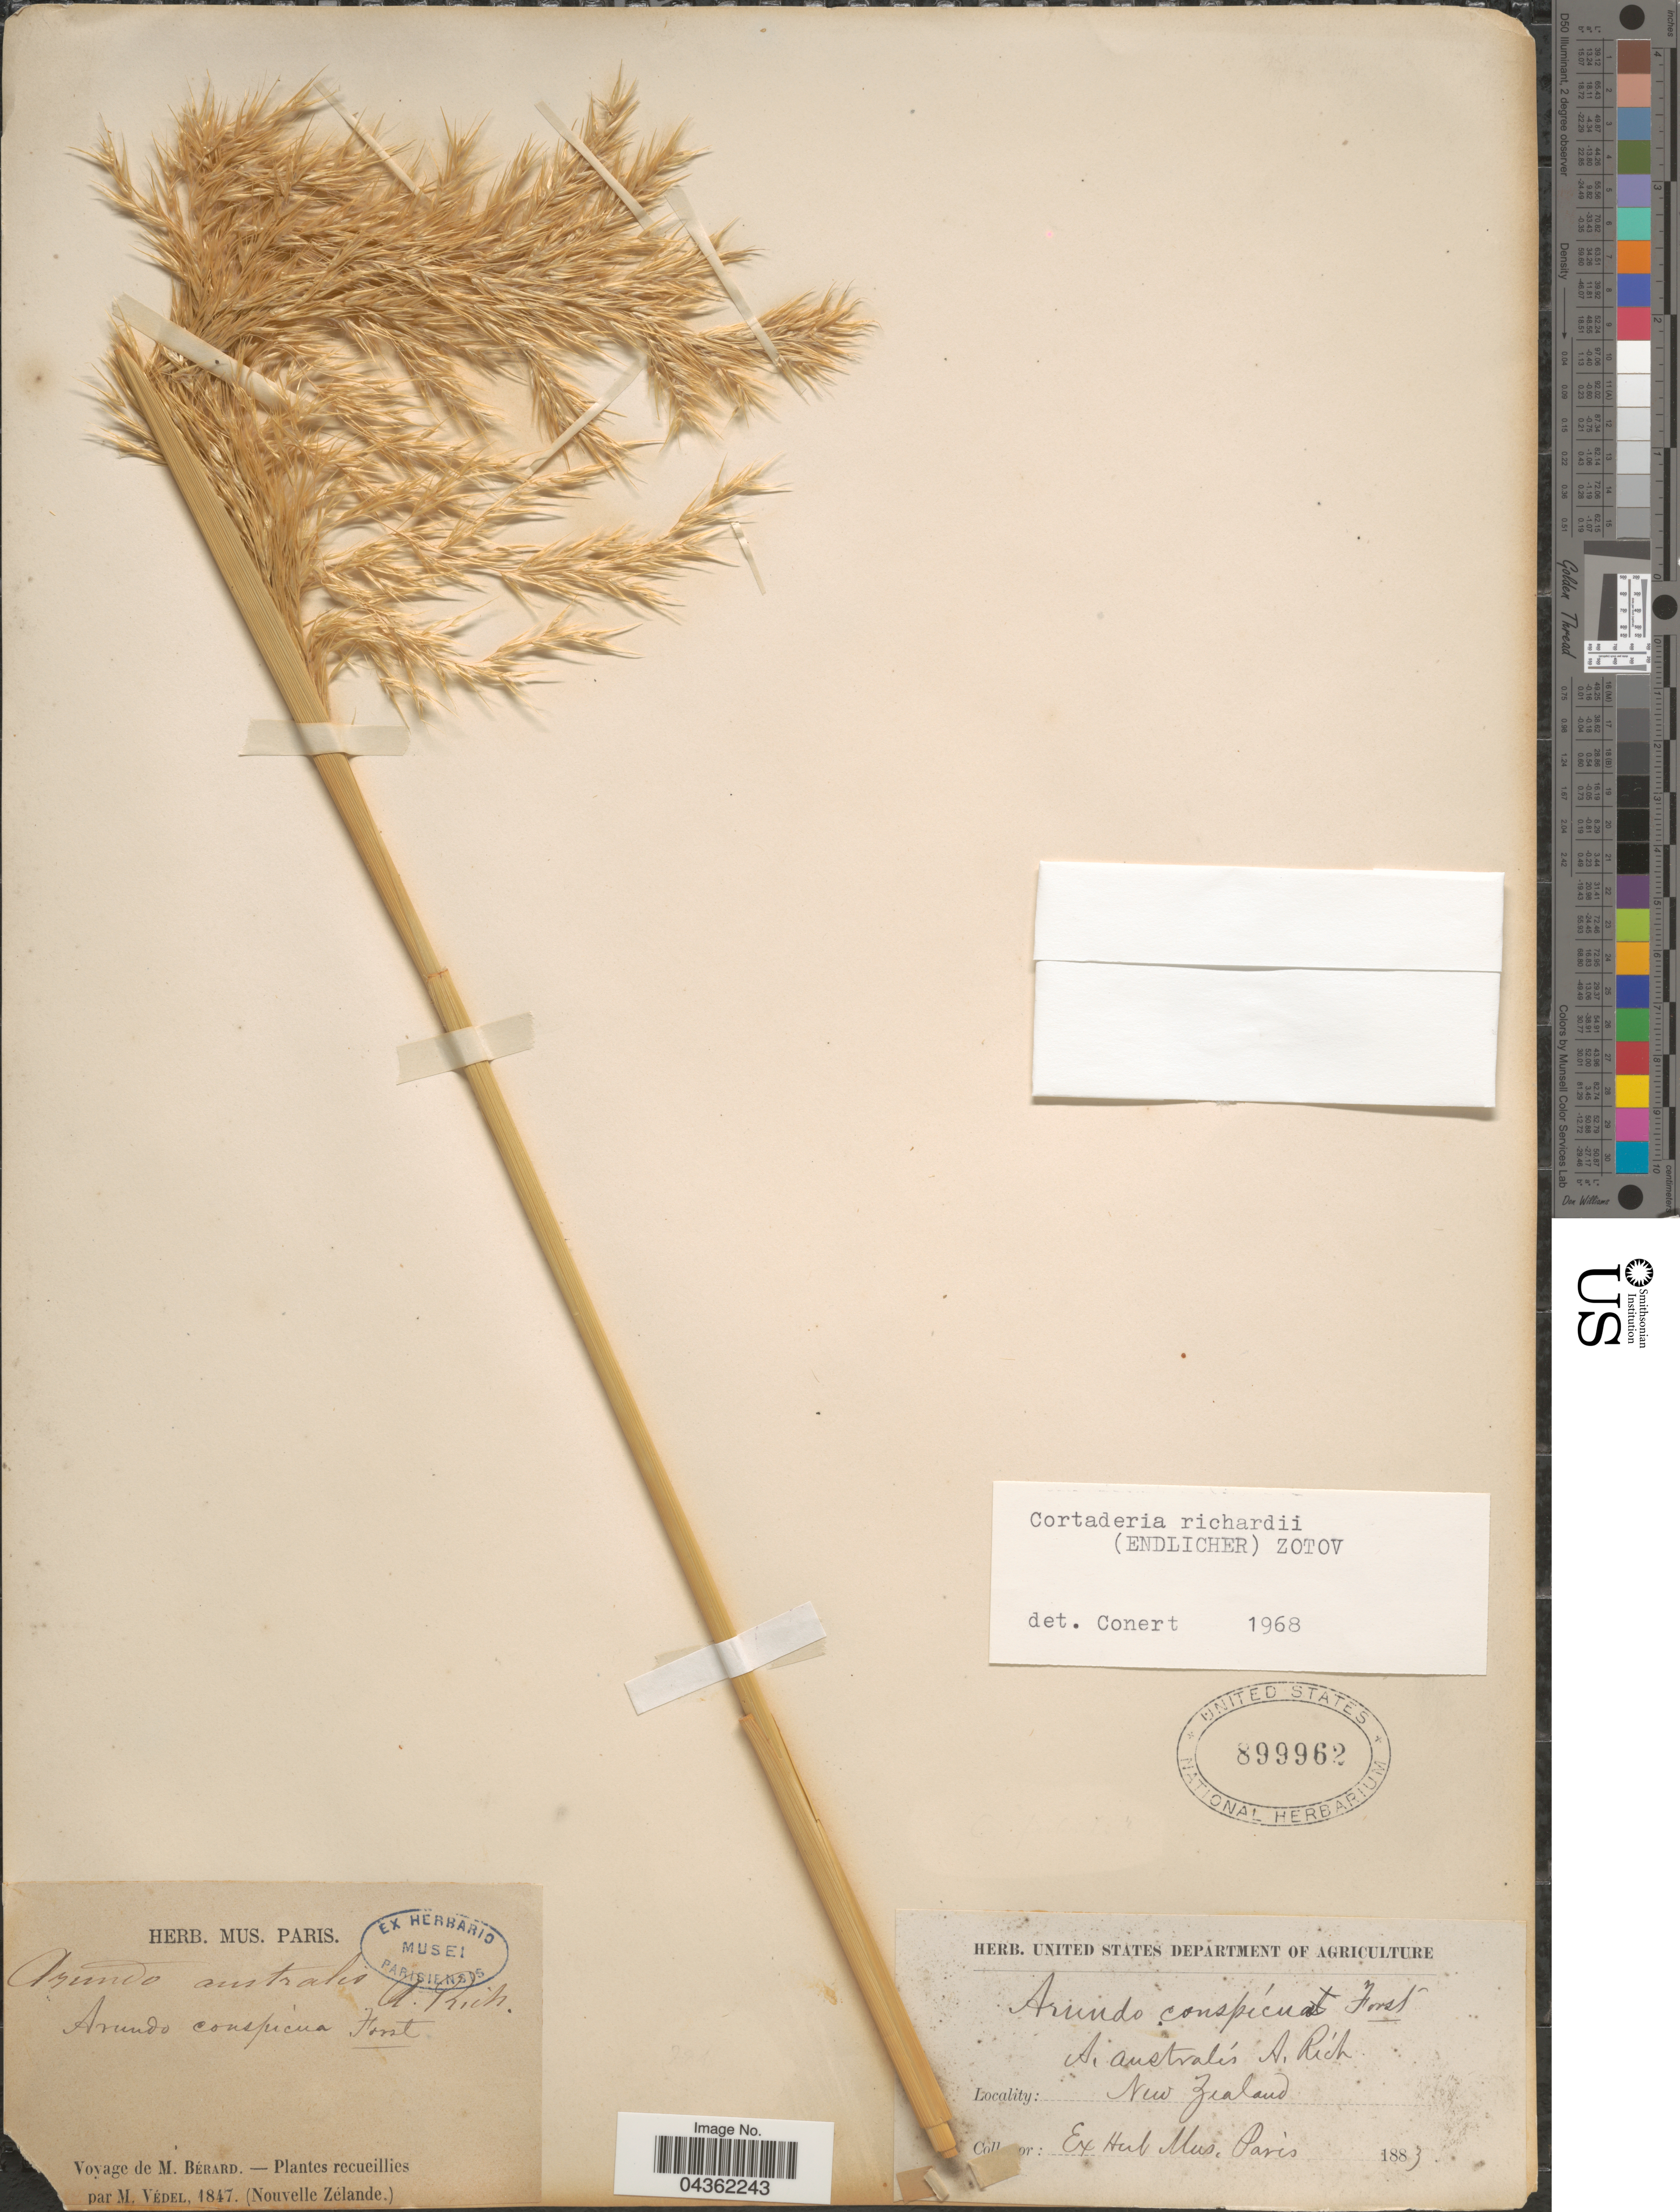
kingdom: Plantae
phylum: Tracheophyta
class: Liliopsida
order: Poales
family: Poaceae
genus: Austroderia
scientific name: Austroderia richardii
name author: (Endl.) N.P. Barker & H.P. Linder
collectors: M. Berard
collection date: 1883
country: New Zealand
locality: Voyage de M. Bérard.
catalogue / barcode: US 899962